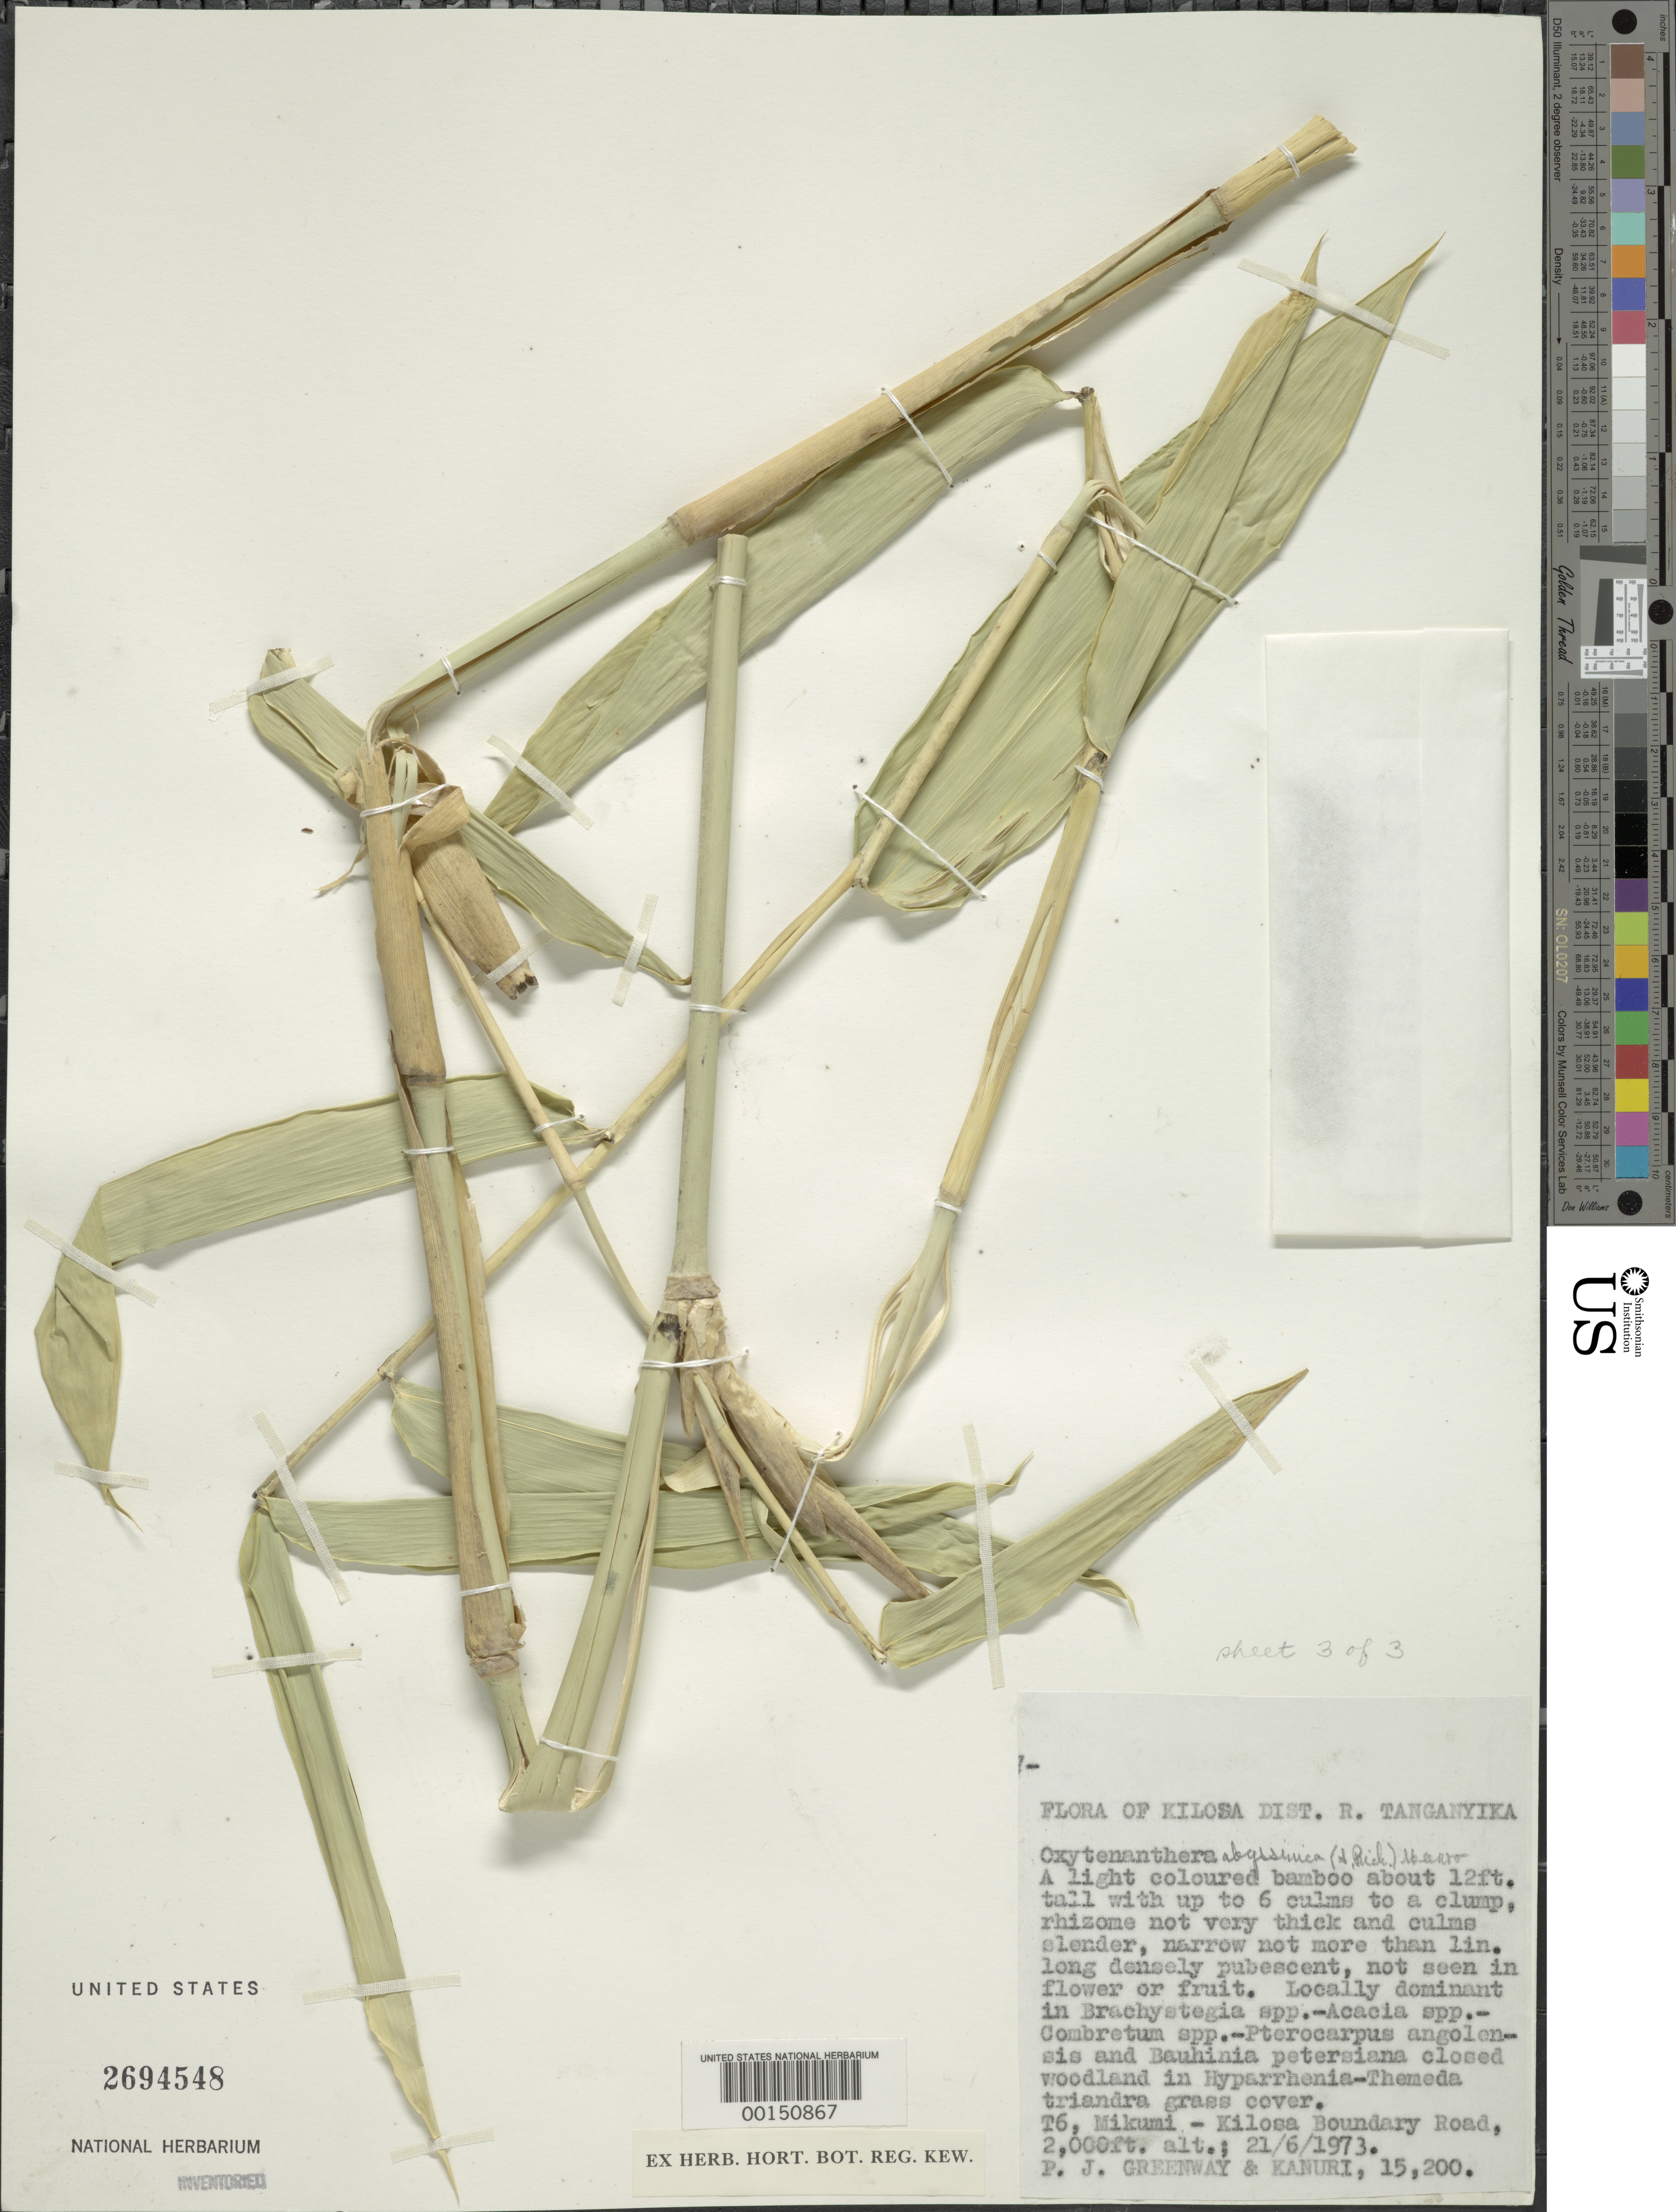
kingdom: Plantae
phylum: Tracheophyta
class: Liliopsida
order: Poales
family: Poaceae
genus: Oxytenanthera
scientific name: Oxytenanthera abyssinica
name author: (A. Rich.) Munro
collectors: P. J. Greenway & -. Kanuri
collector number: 15200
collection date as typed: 21 Jun 1973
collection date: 1973-06-21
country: Tanzania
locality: Mikumi-kilosa boundary rd.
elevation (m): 610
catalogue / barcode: US 2694548